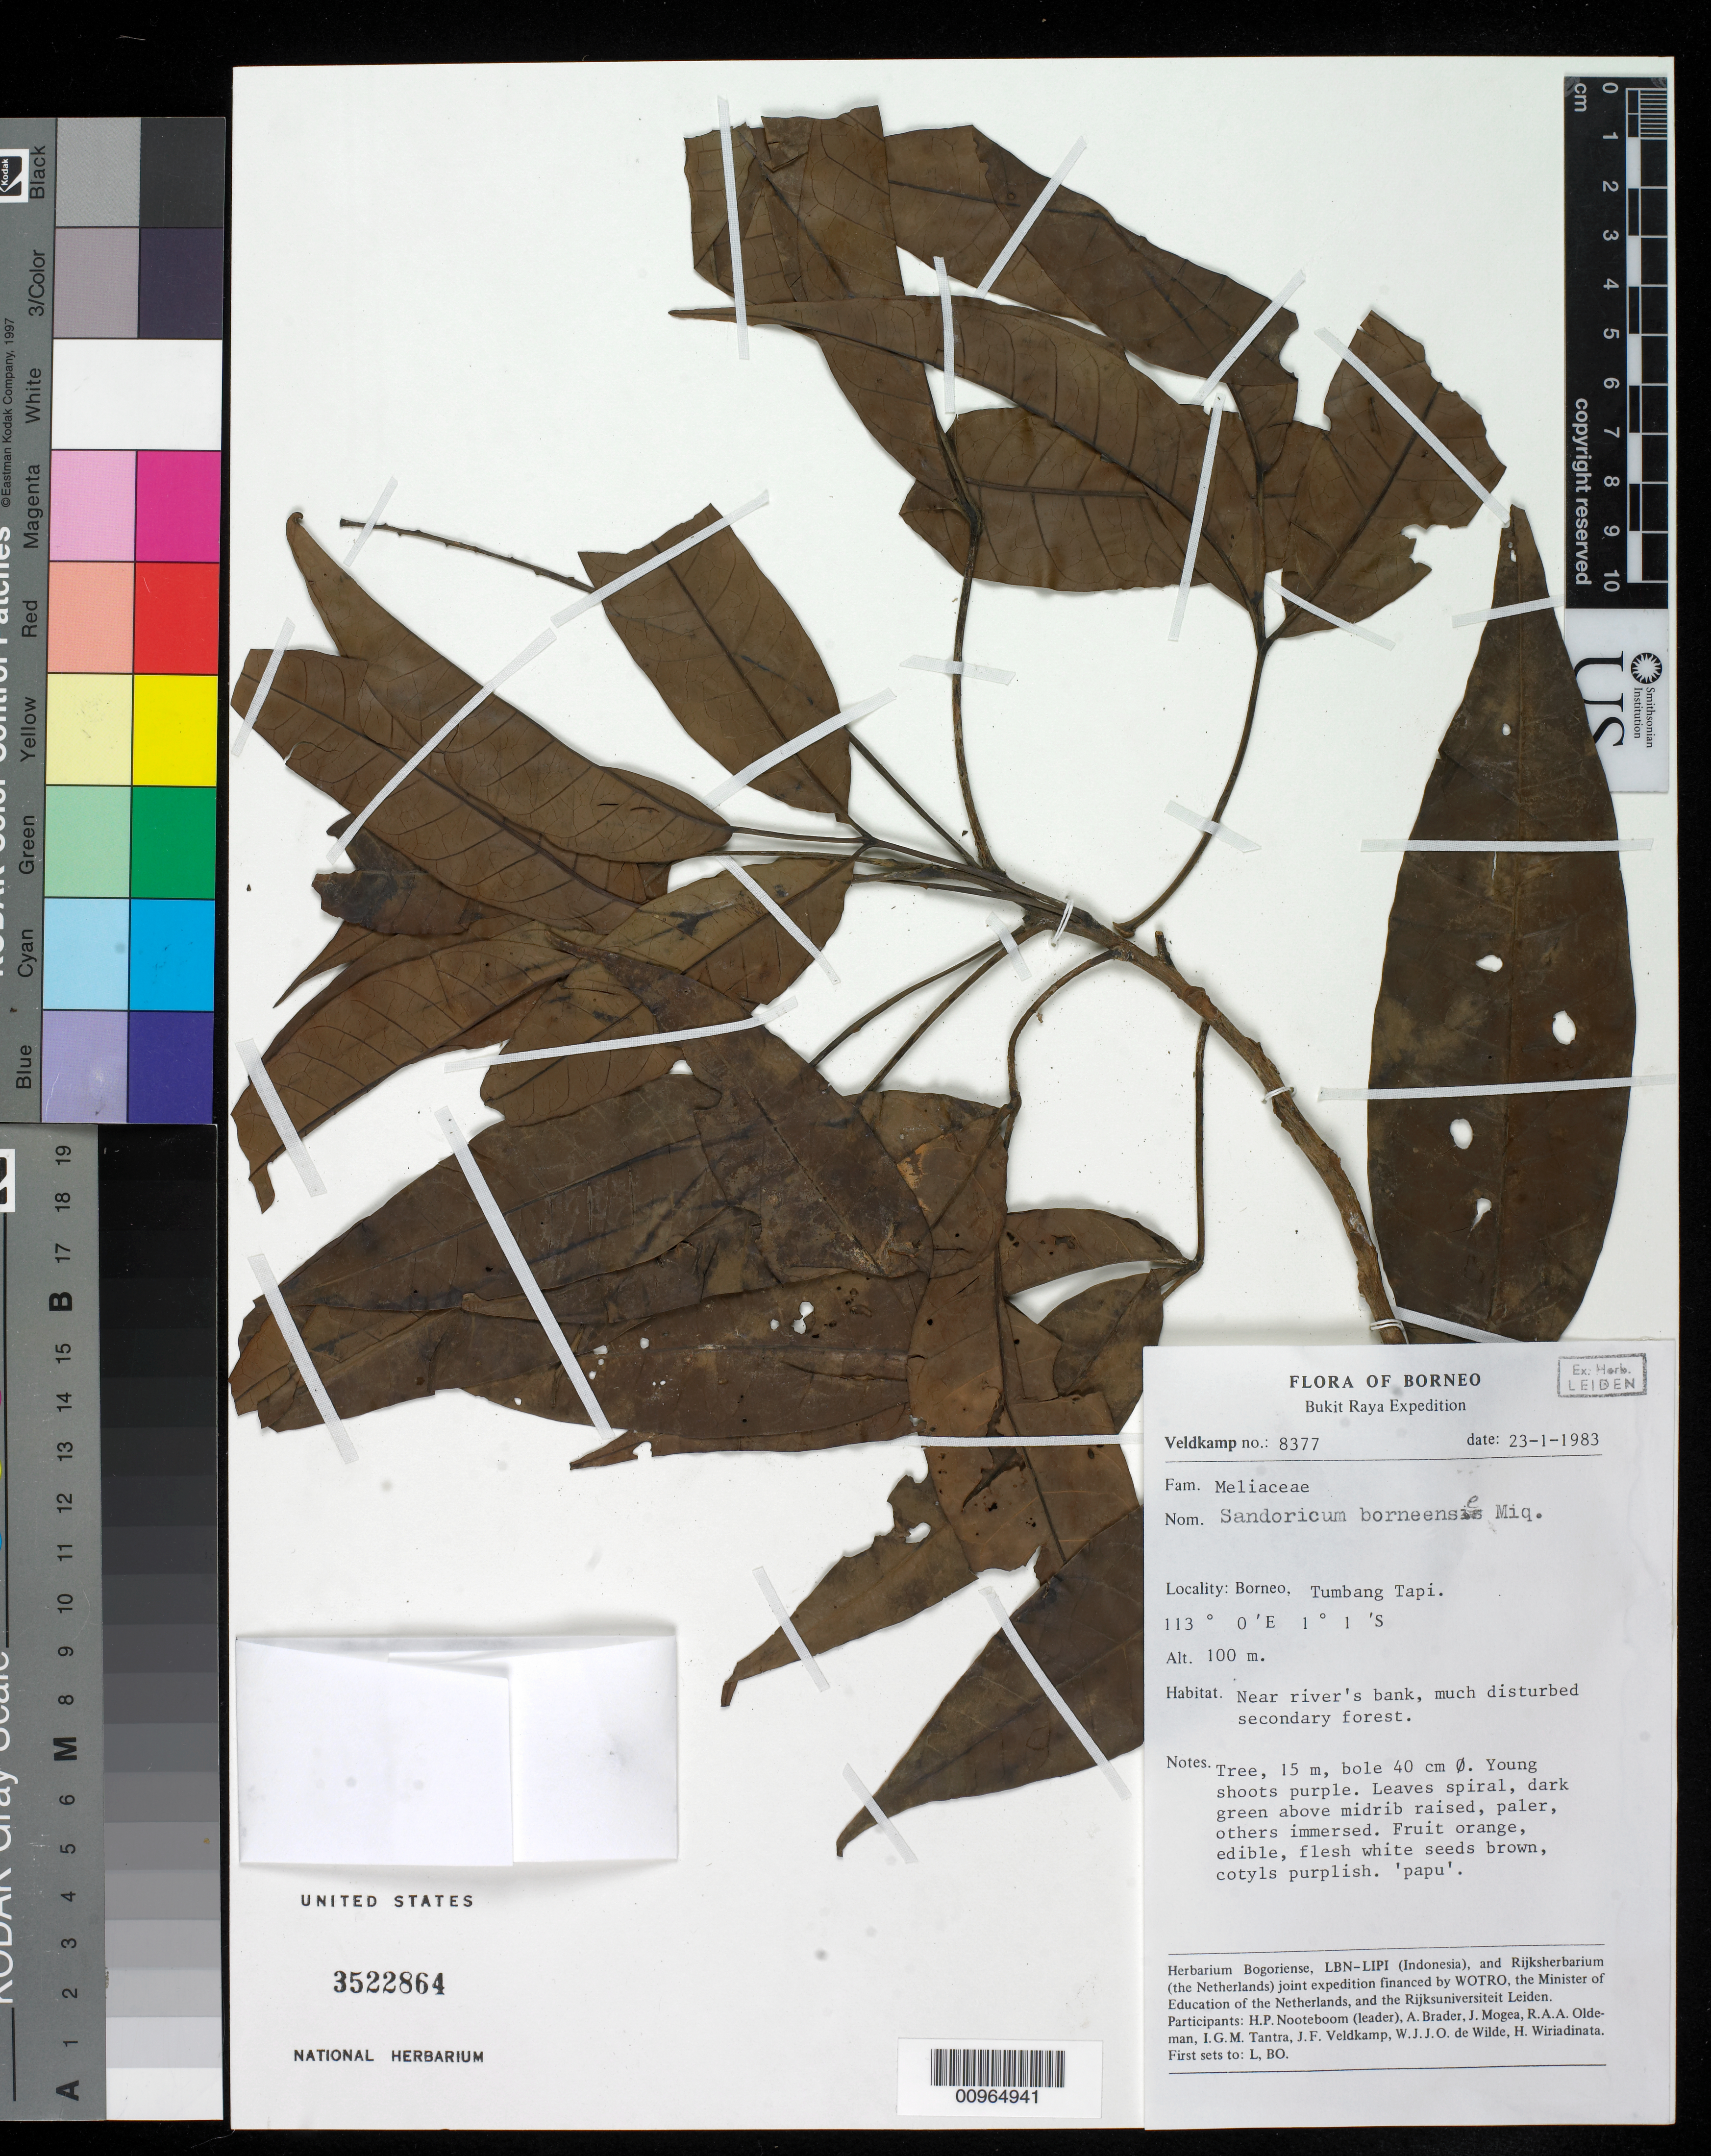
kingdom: Plantae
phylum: Tracheophyta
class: Magnoliopsida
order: Sapindales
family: Meliaceae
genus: Sandoricum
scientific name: Sandoricum borneense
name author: Miq.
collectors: J. F. Veldkamp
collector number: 8377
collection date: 1983-01-23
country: Indonesia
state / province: Kalimantan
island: Borneo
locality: Tumbang Tapi. Near river's bank, much disturbed secondary forest.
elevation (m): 100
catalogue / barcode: US 3522864